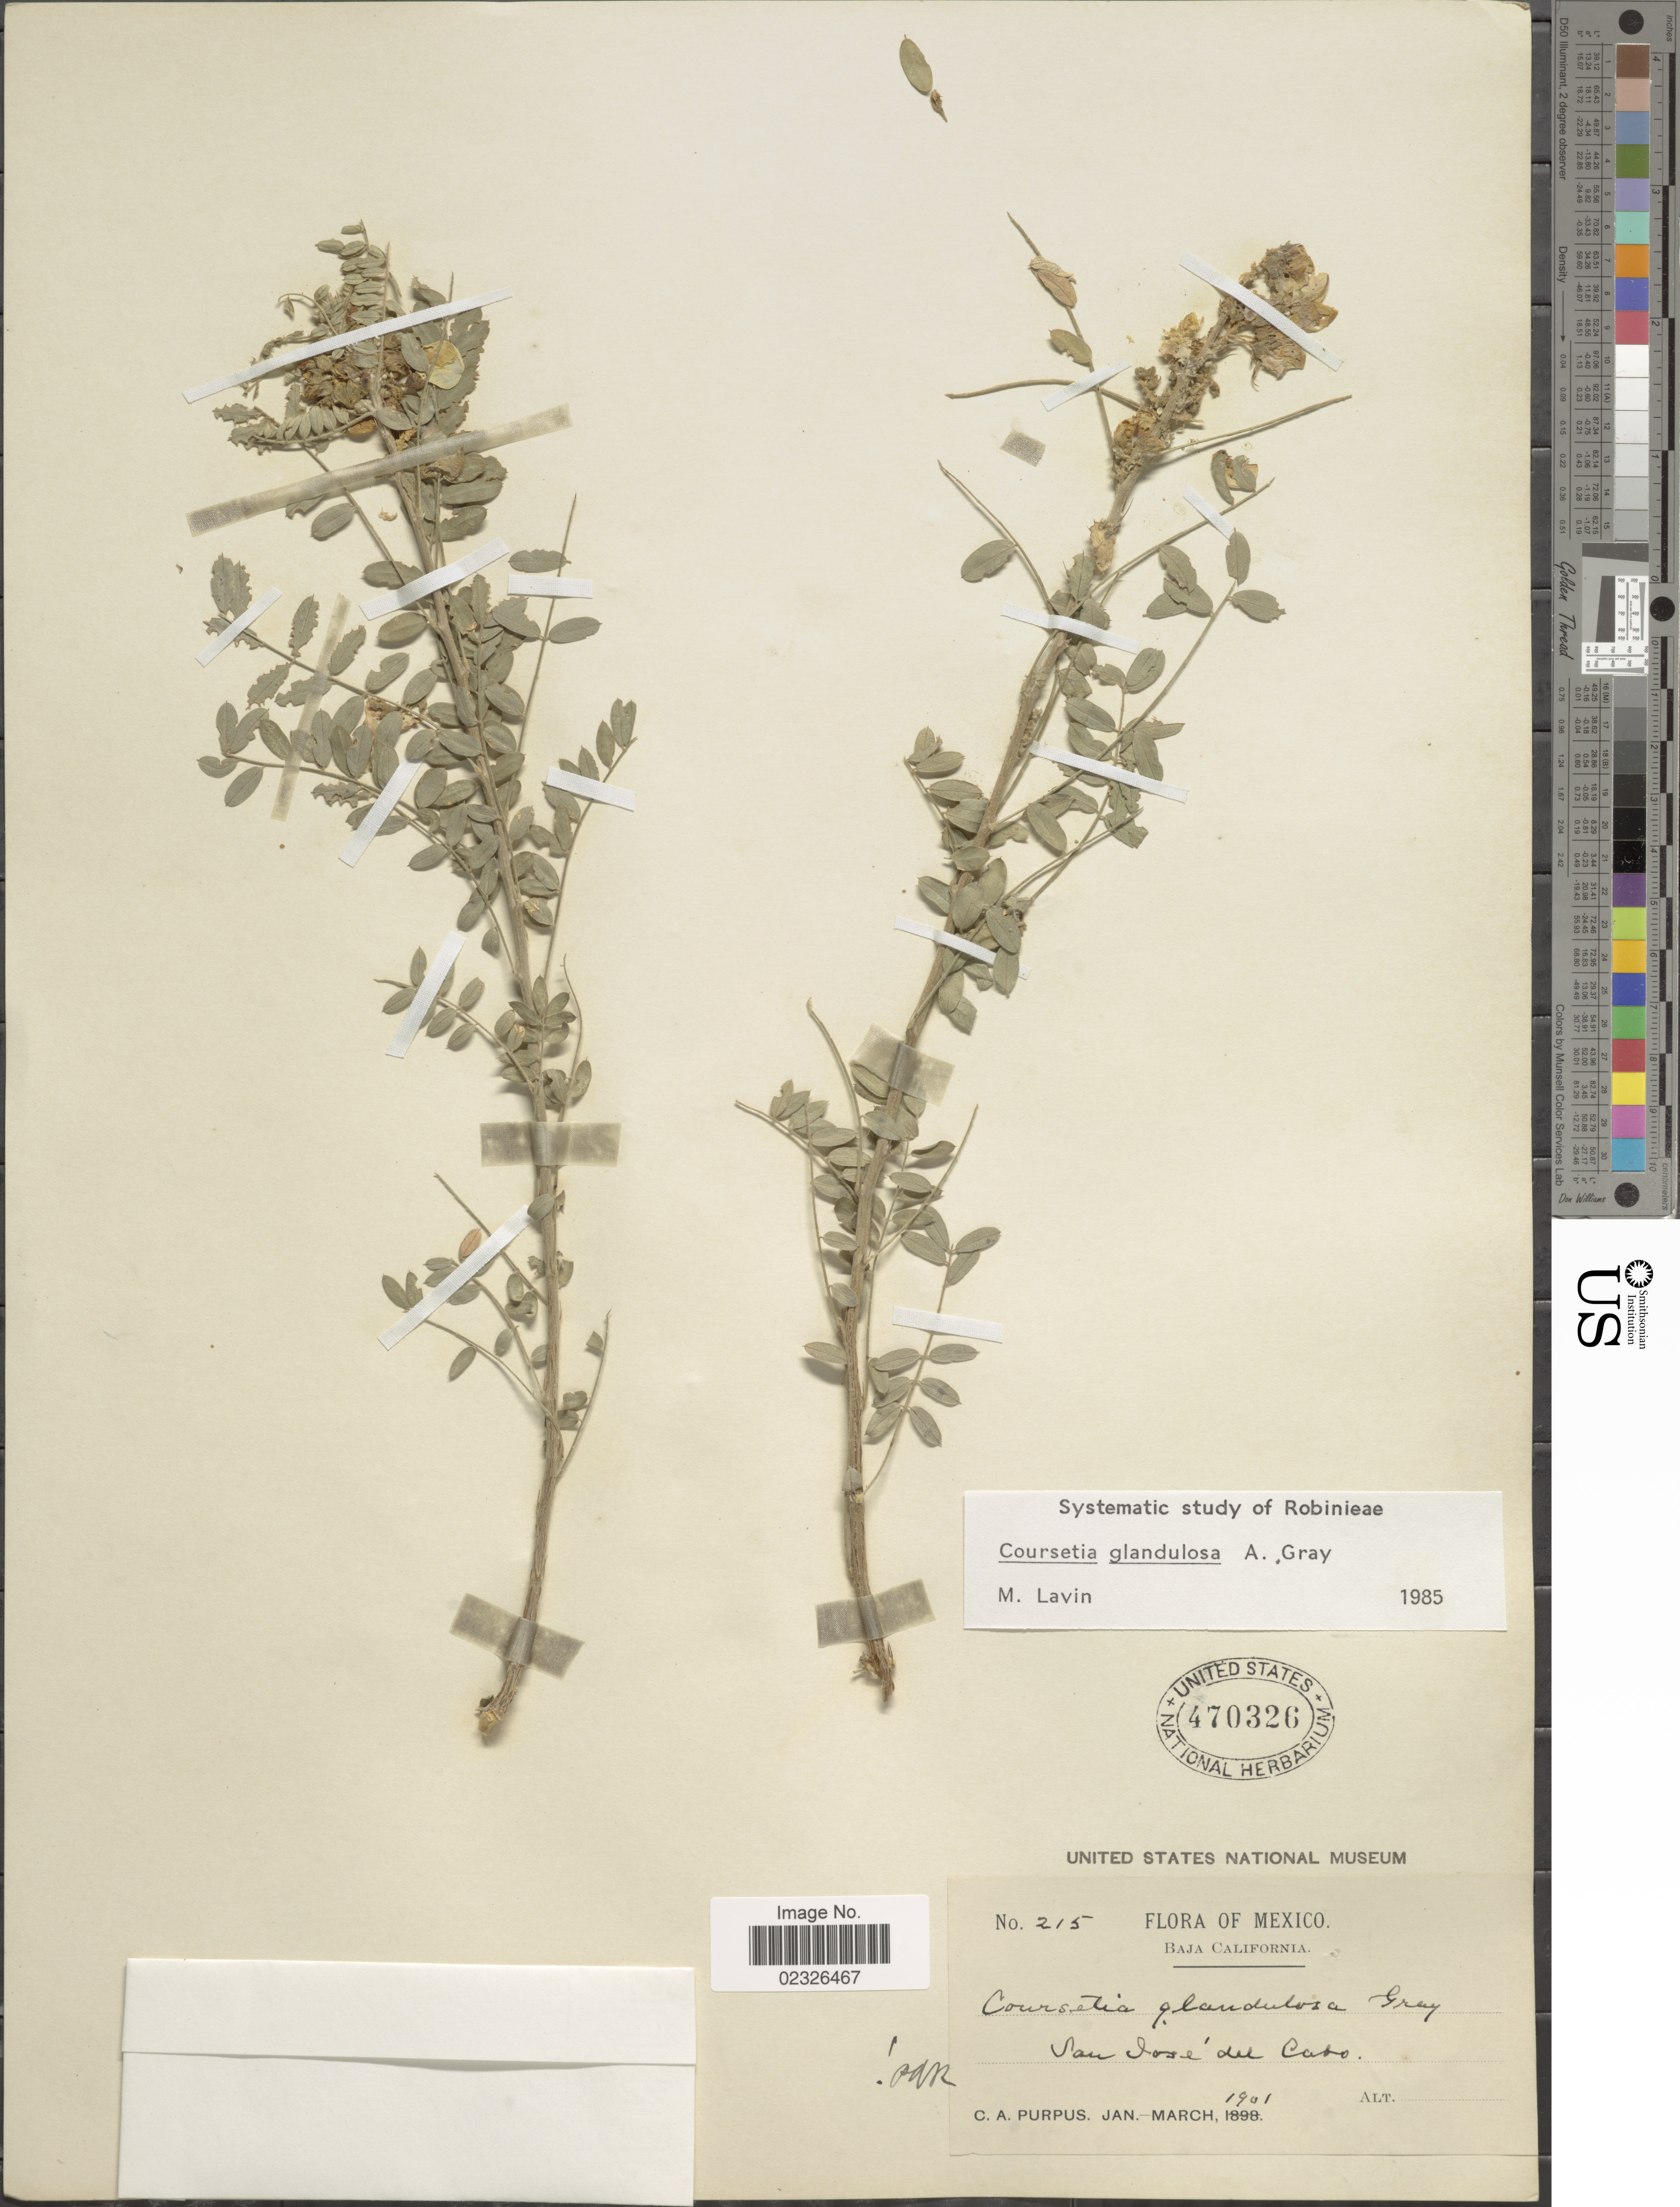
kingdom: Plantae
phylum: Tracheophyta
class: Magnoliopsida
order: Fabales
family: Fabaceae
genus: Coursetia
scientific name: Coursetia glandulosa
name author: A. Gray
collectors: C. A. Purpus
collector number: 215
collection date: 1901-01/1901-03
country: Mexico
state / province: Baja California Sur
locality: San Jose del Cabo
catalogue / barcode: US 470326